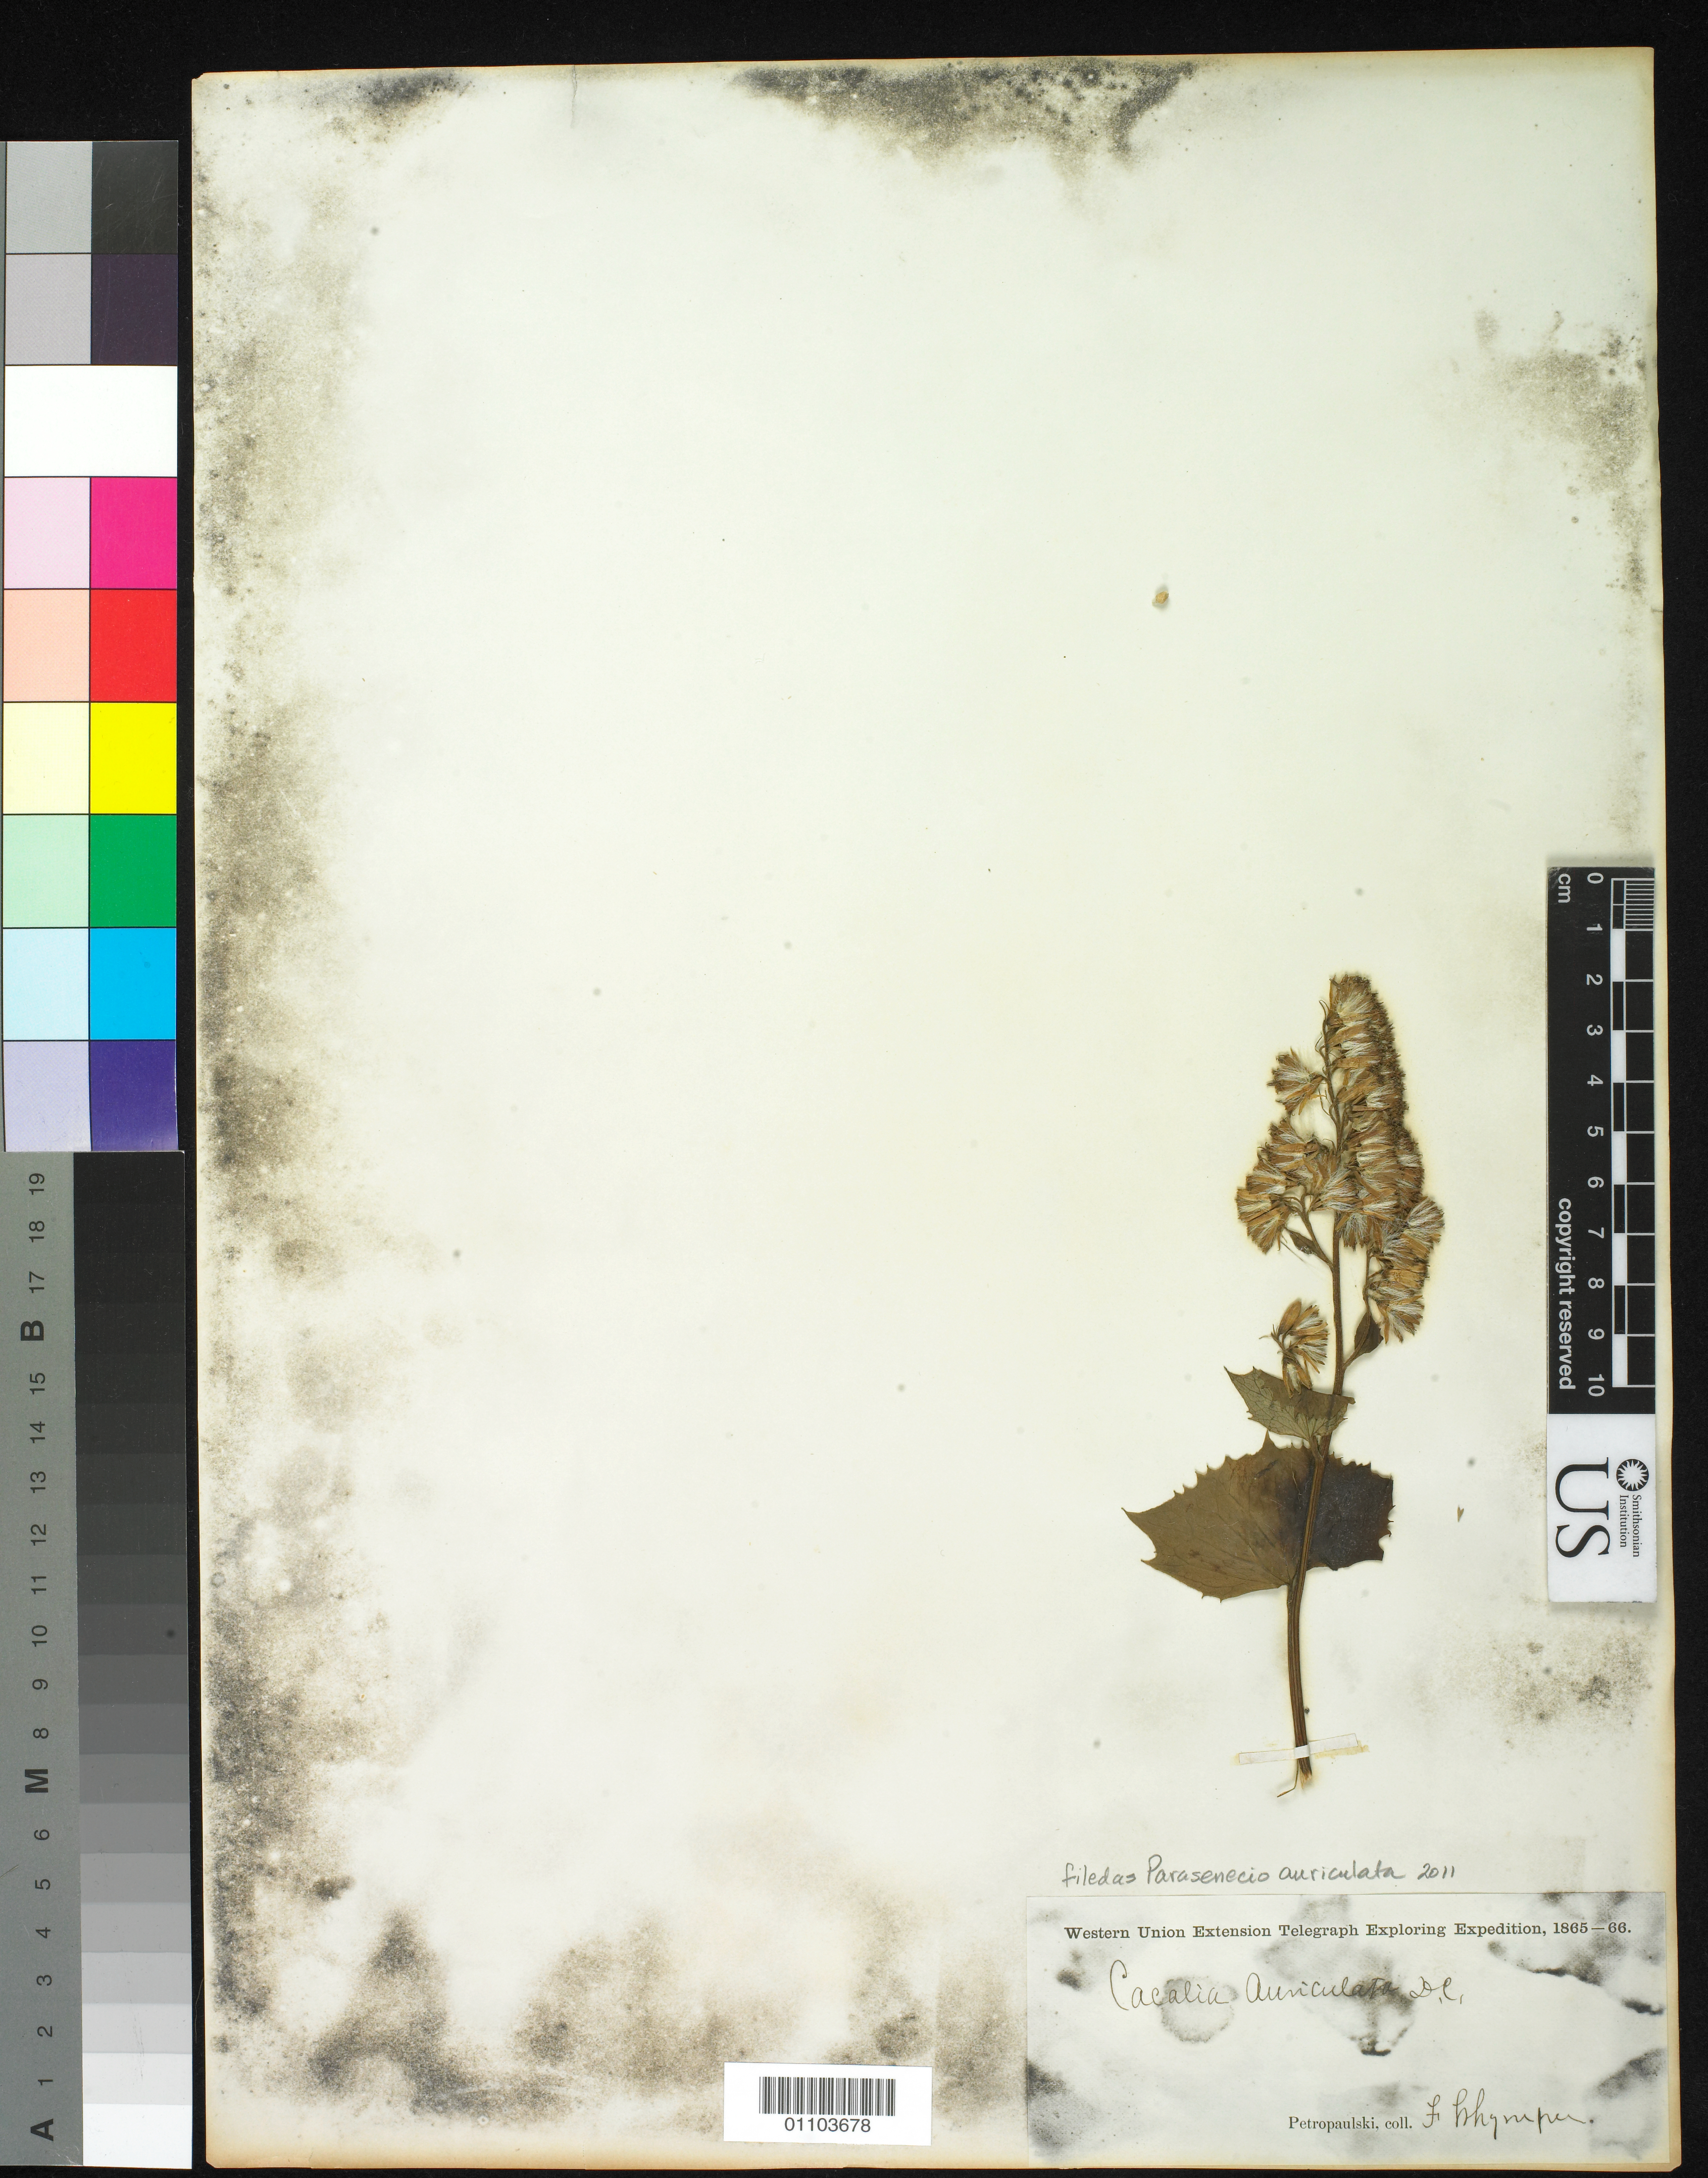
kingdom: Plantae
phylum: Tracheophyta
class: Magnoliopsida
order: Asterales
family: Asteraceae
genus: Parasenecio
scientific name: Parasenecio auriculatus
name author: (DC.) H. Koyama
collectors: -. Petropaulski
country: Canada